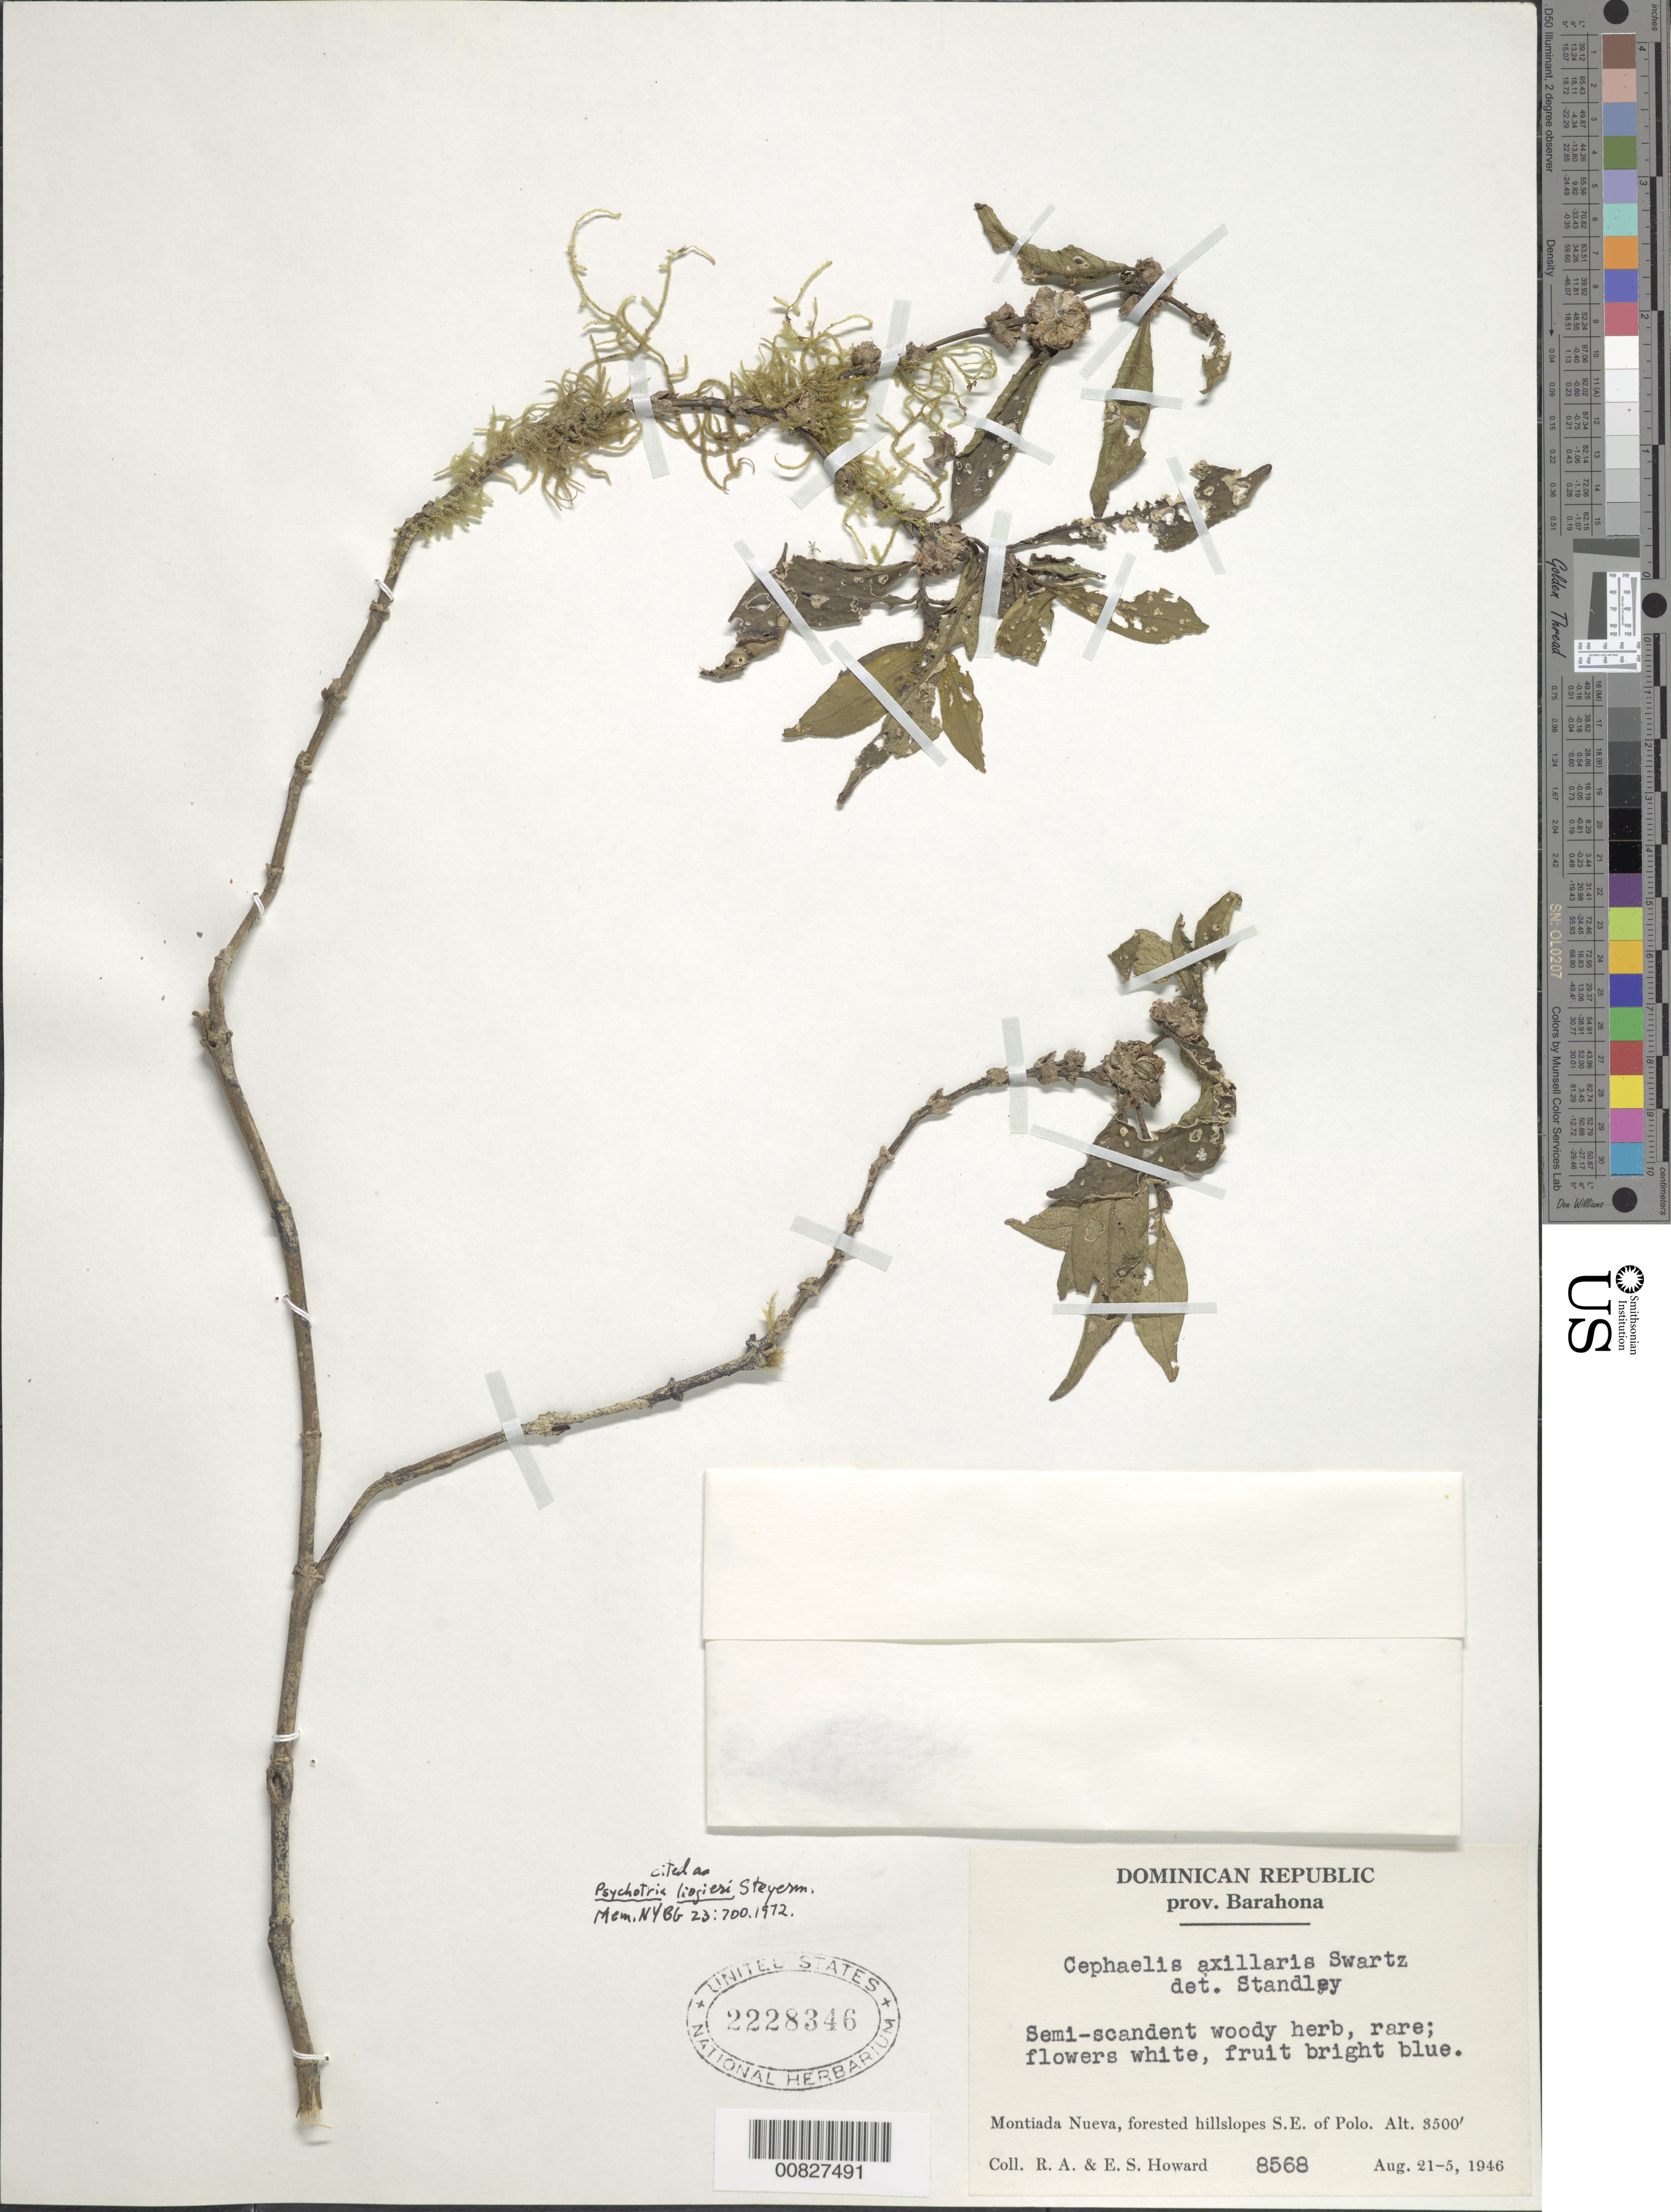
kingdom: Plantae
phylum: Tracheophyta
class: Magnoliopsida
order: Gentianales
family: Rubiaceae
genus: Psychotria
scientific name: Psychotria liogieri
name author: Steyerm.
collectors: R. A. Howard & E. S. Howard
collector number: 8568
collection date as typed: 21 Aug 1946 to 25 Aug 1946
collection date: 1946-08-21/1946-08-25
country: Dominican Republic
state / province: Barahona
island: Hispaniola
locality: Monitada Nueva, SE of Polo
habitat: Forested hillslopes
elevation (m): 1067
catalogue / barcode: US 2228346